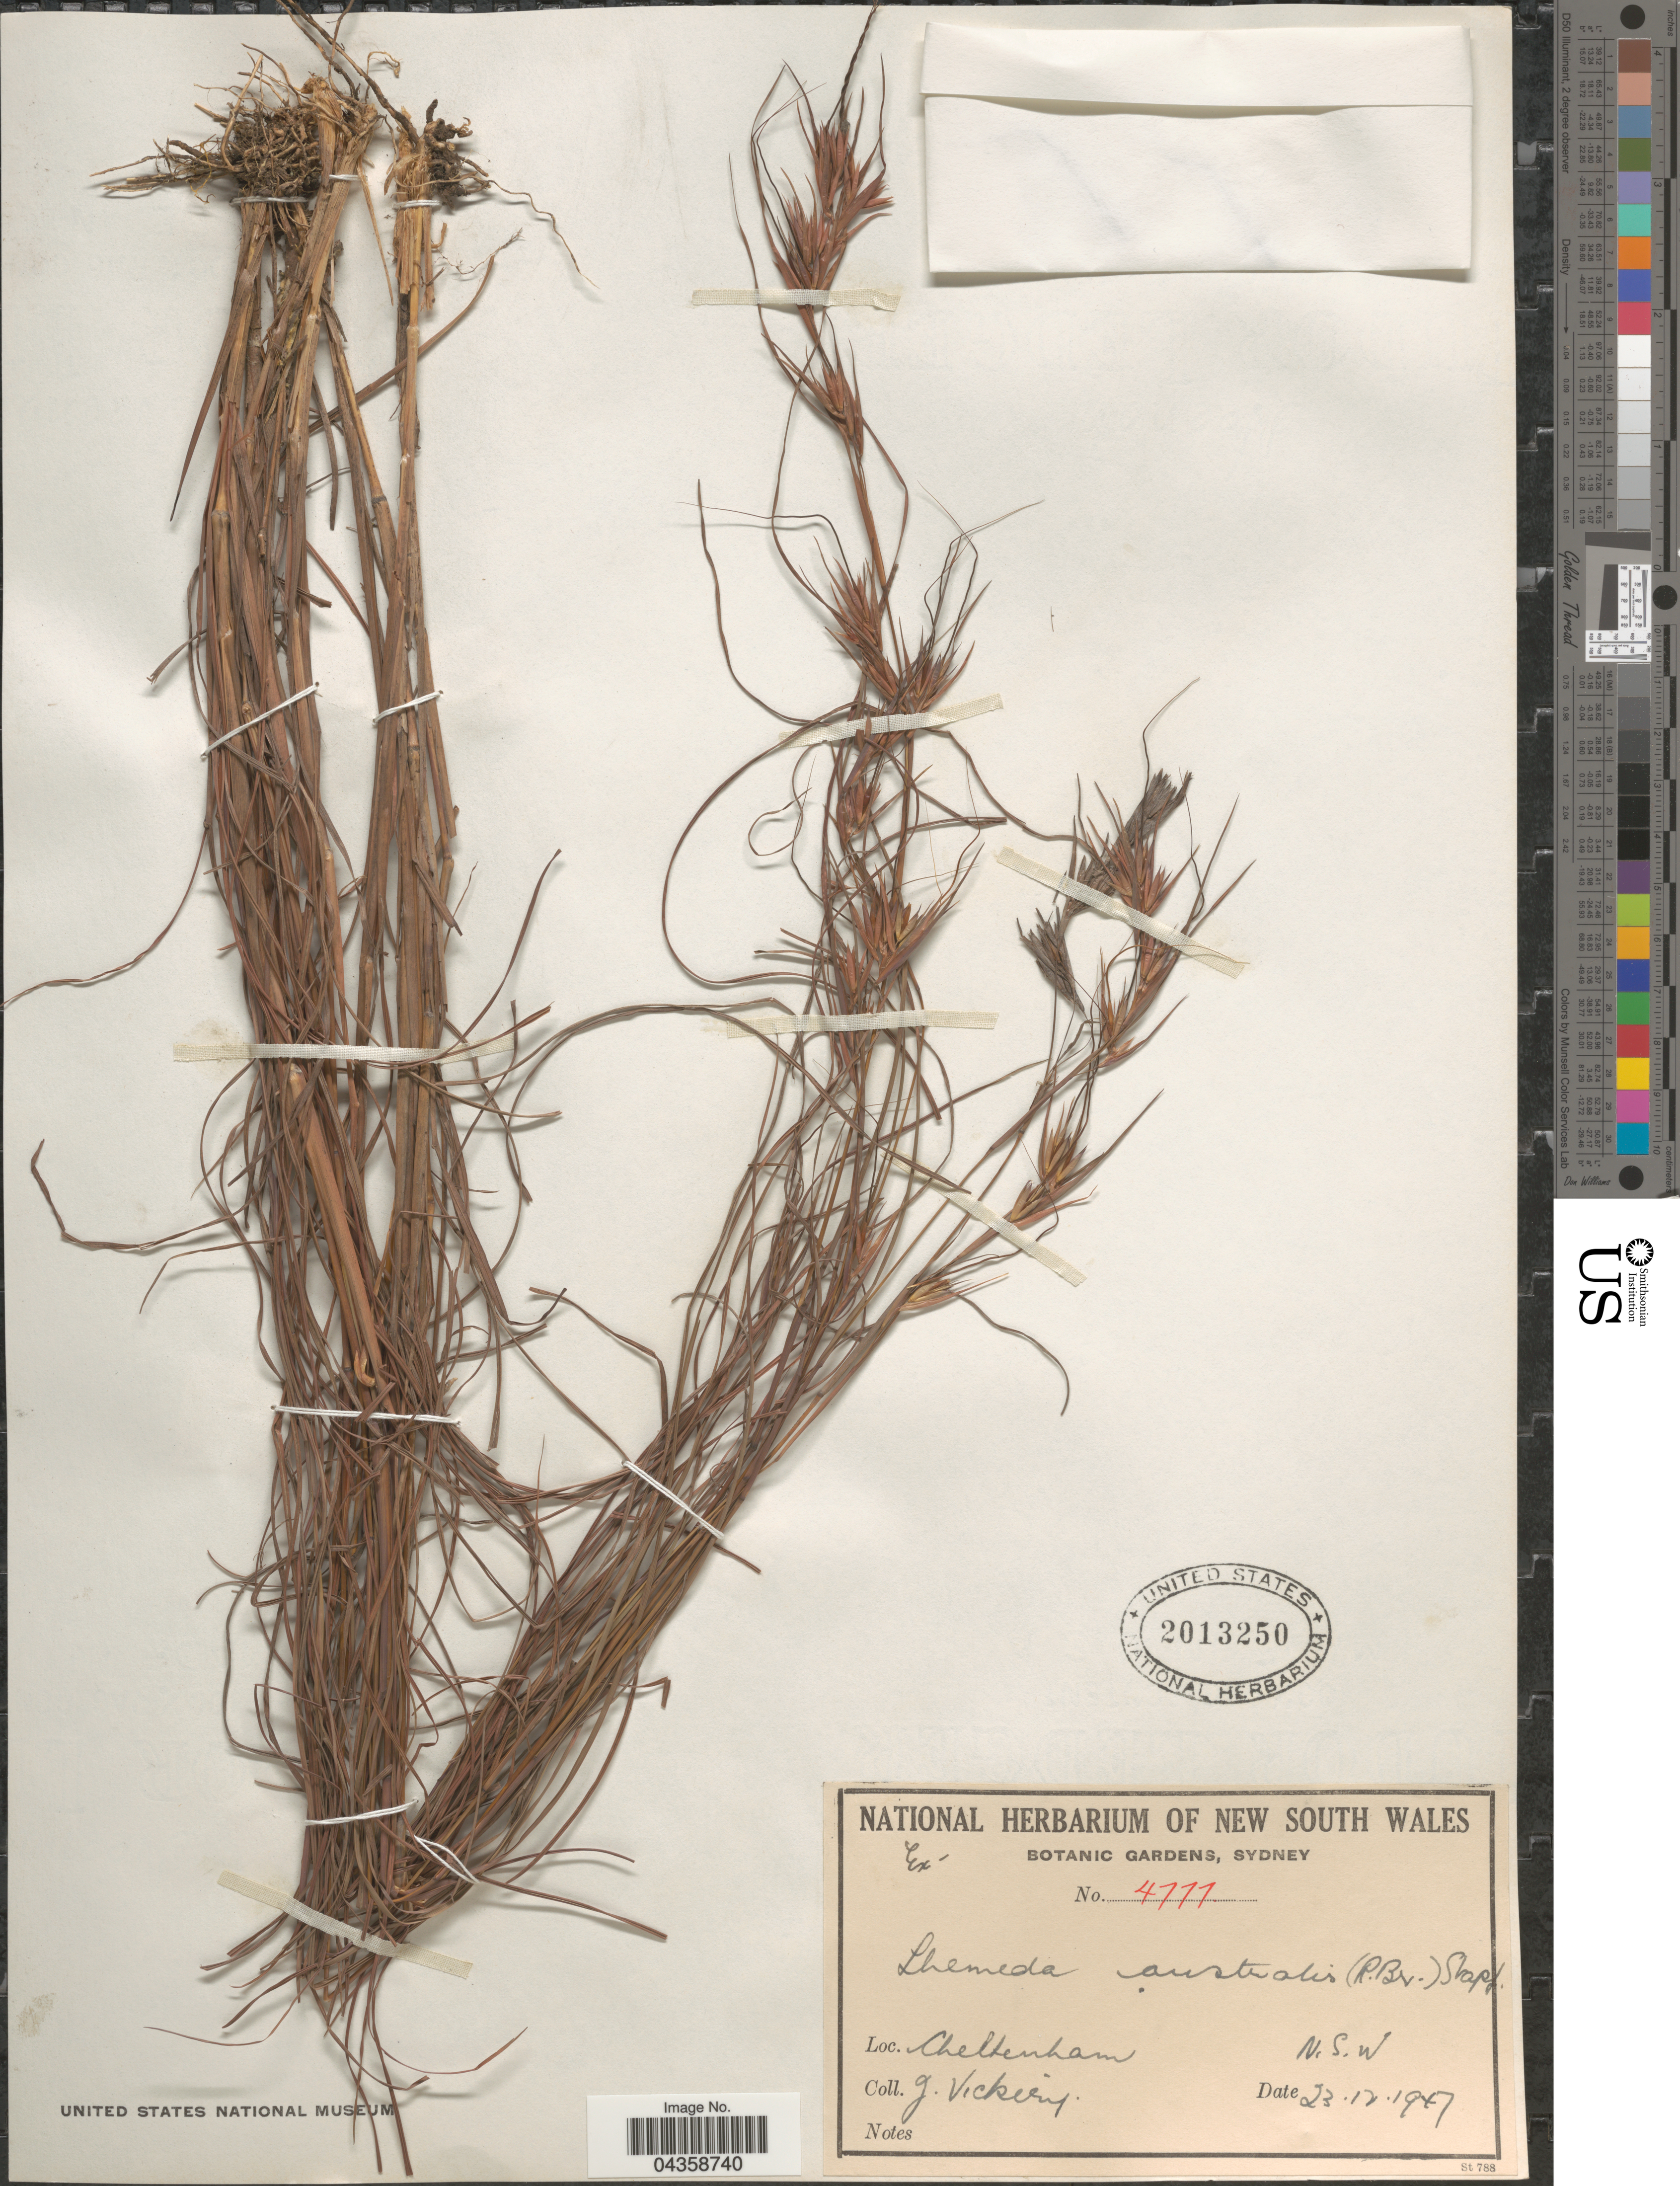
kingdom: Plantae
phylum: Tracheophyta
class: Liliopsida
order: Poales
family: Poaceae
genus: Themeda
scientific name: Themeda triandra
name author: Forssk.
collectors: J. Vickery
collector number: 4777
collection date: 1947-12-23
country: Australia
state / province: New South Wales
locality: Cheltenham.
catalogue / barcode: US 2013250